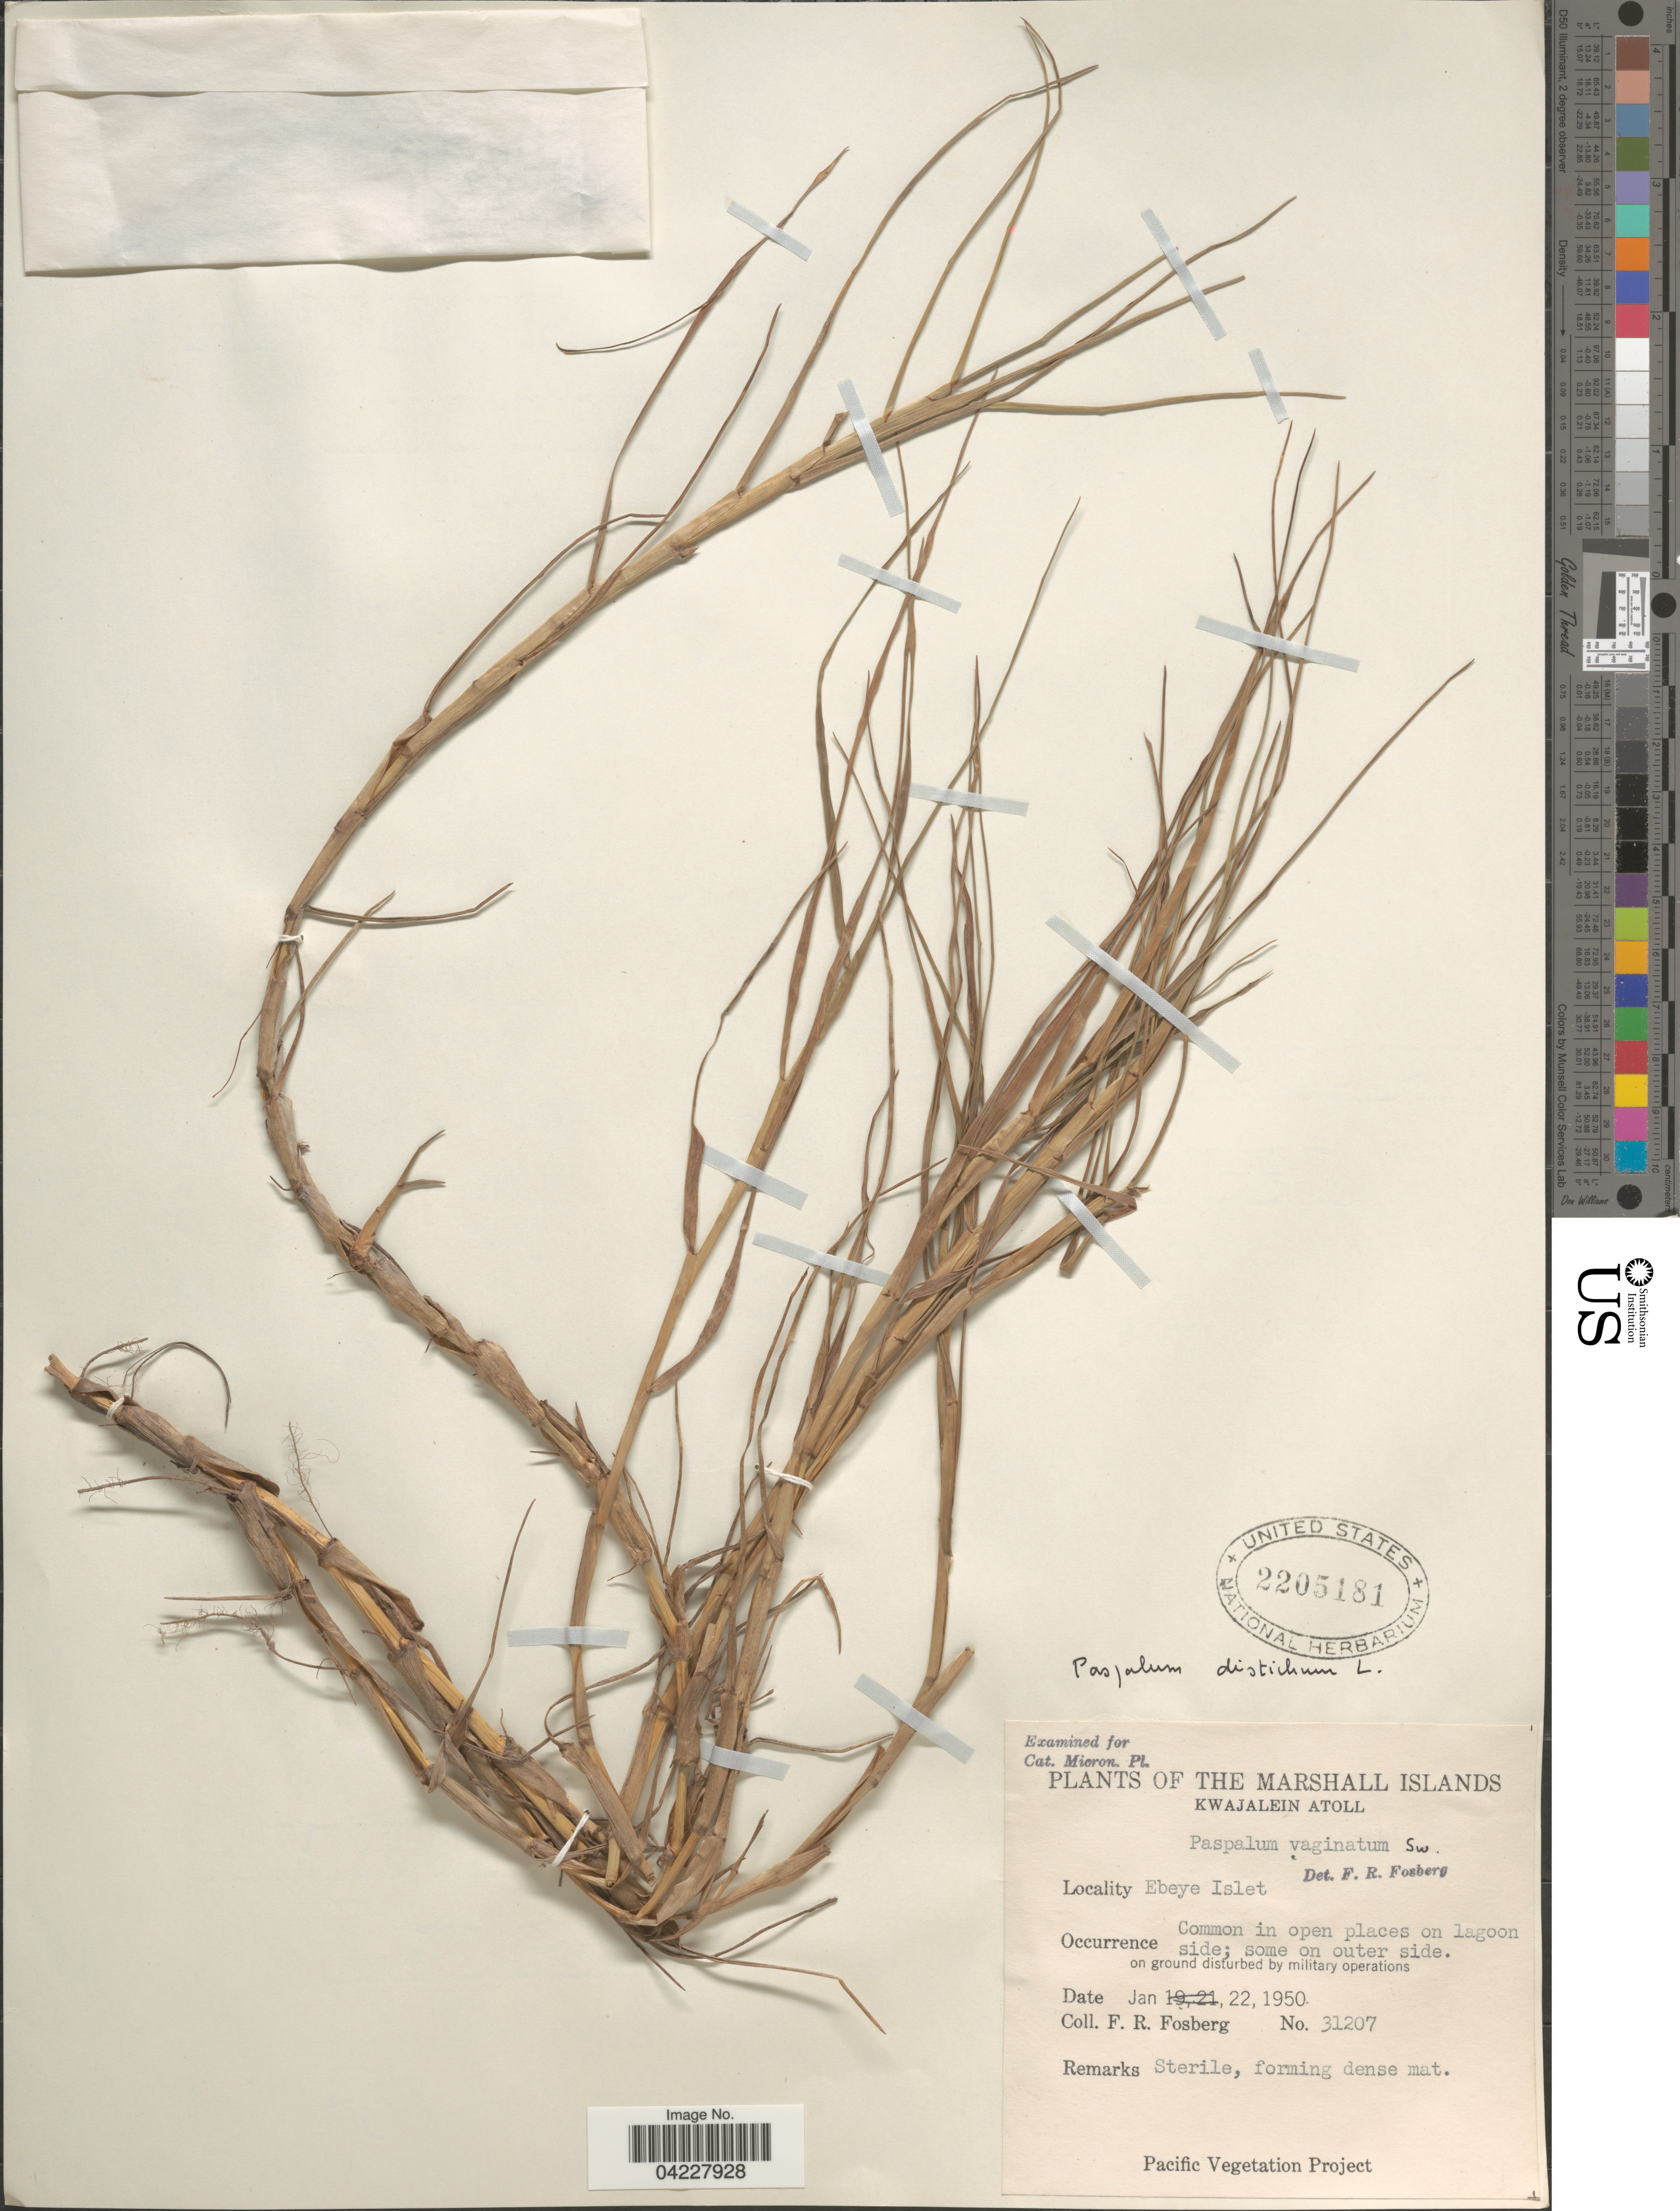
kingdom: Plantae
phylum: Tracheophyta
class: Liliopsida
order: Poales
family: Poaceae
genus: Paspalum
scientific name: Paspalum distichum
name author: L.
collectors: F. R. Fosberg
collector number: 31207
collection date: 1950-01-22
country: Marshall Islands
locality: Kwajalein Atoll. Ebeye Islet.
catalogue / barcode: US 2205181